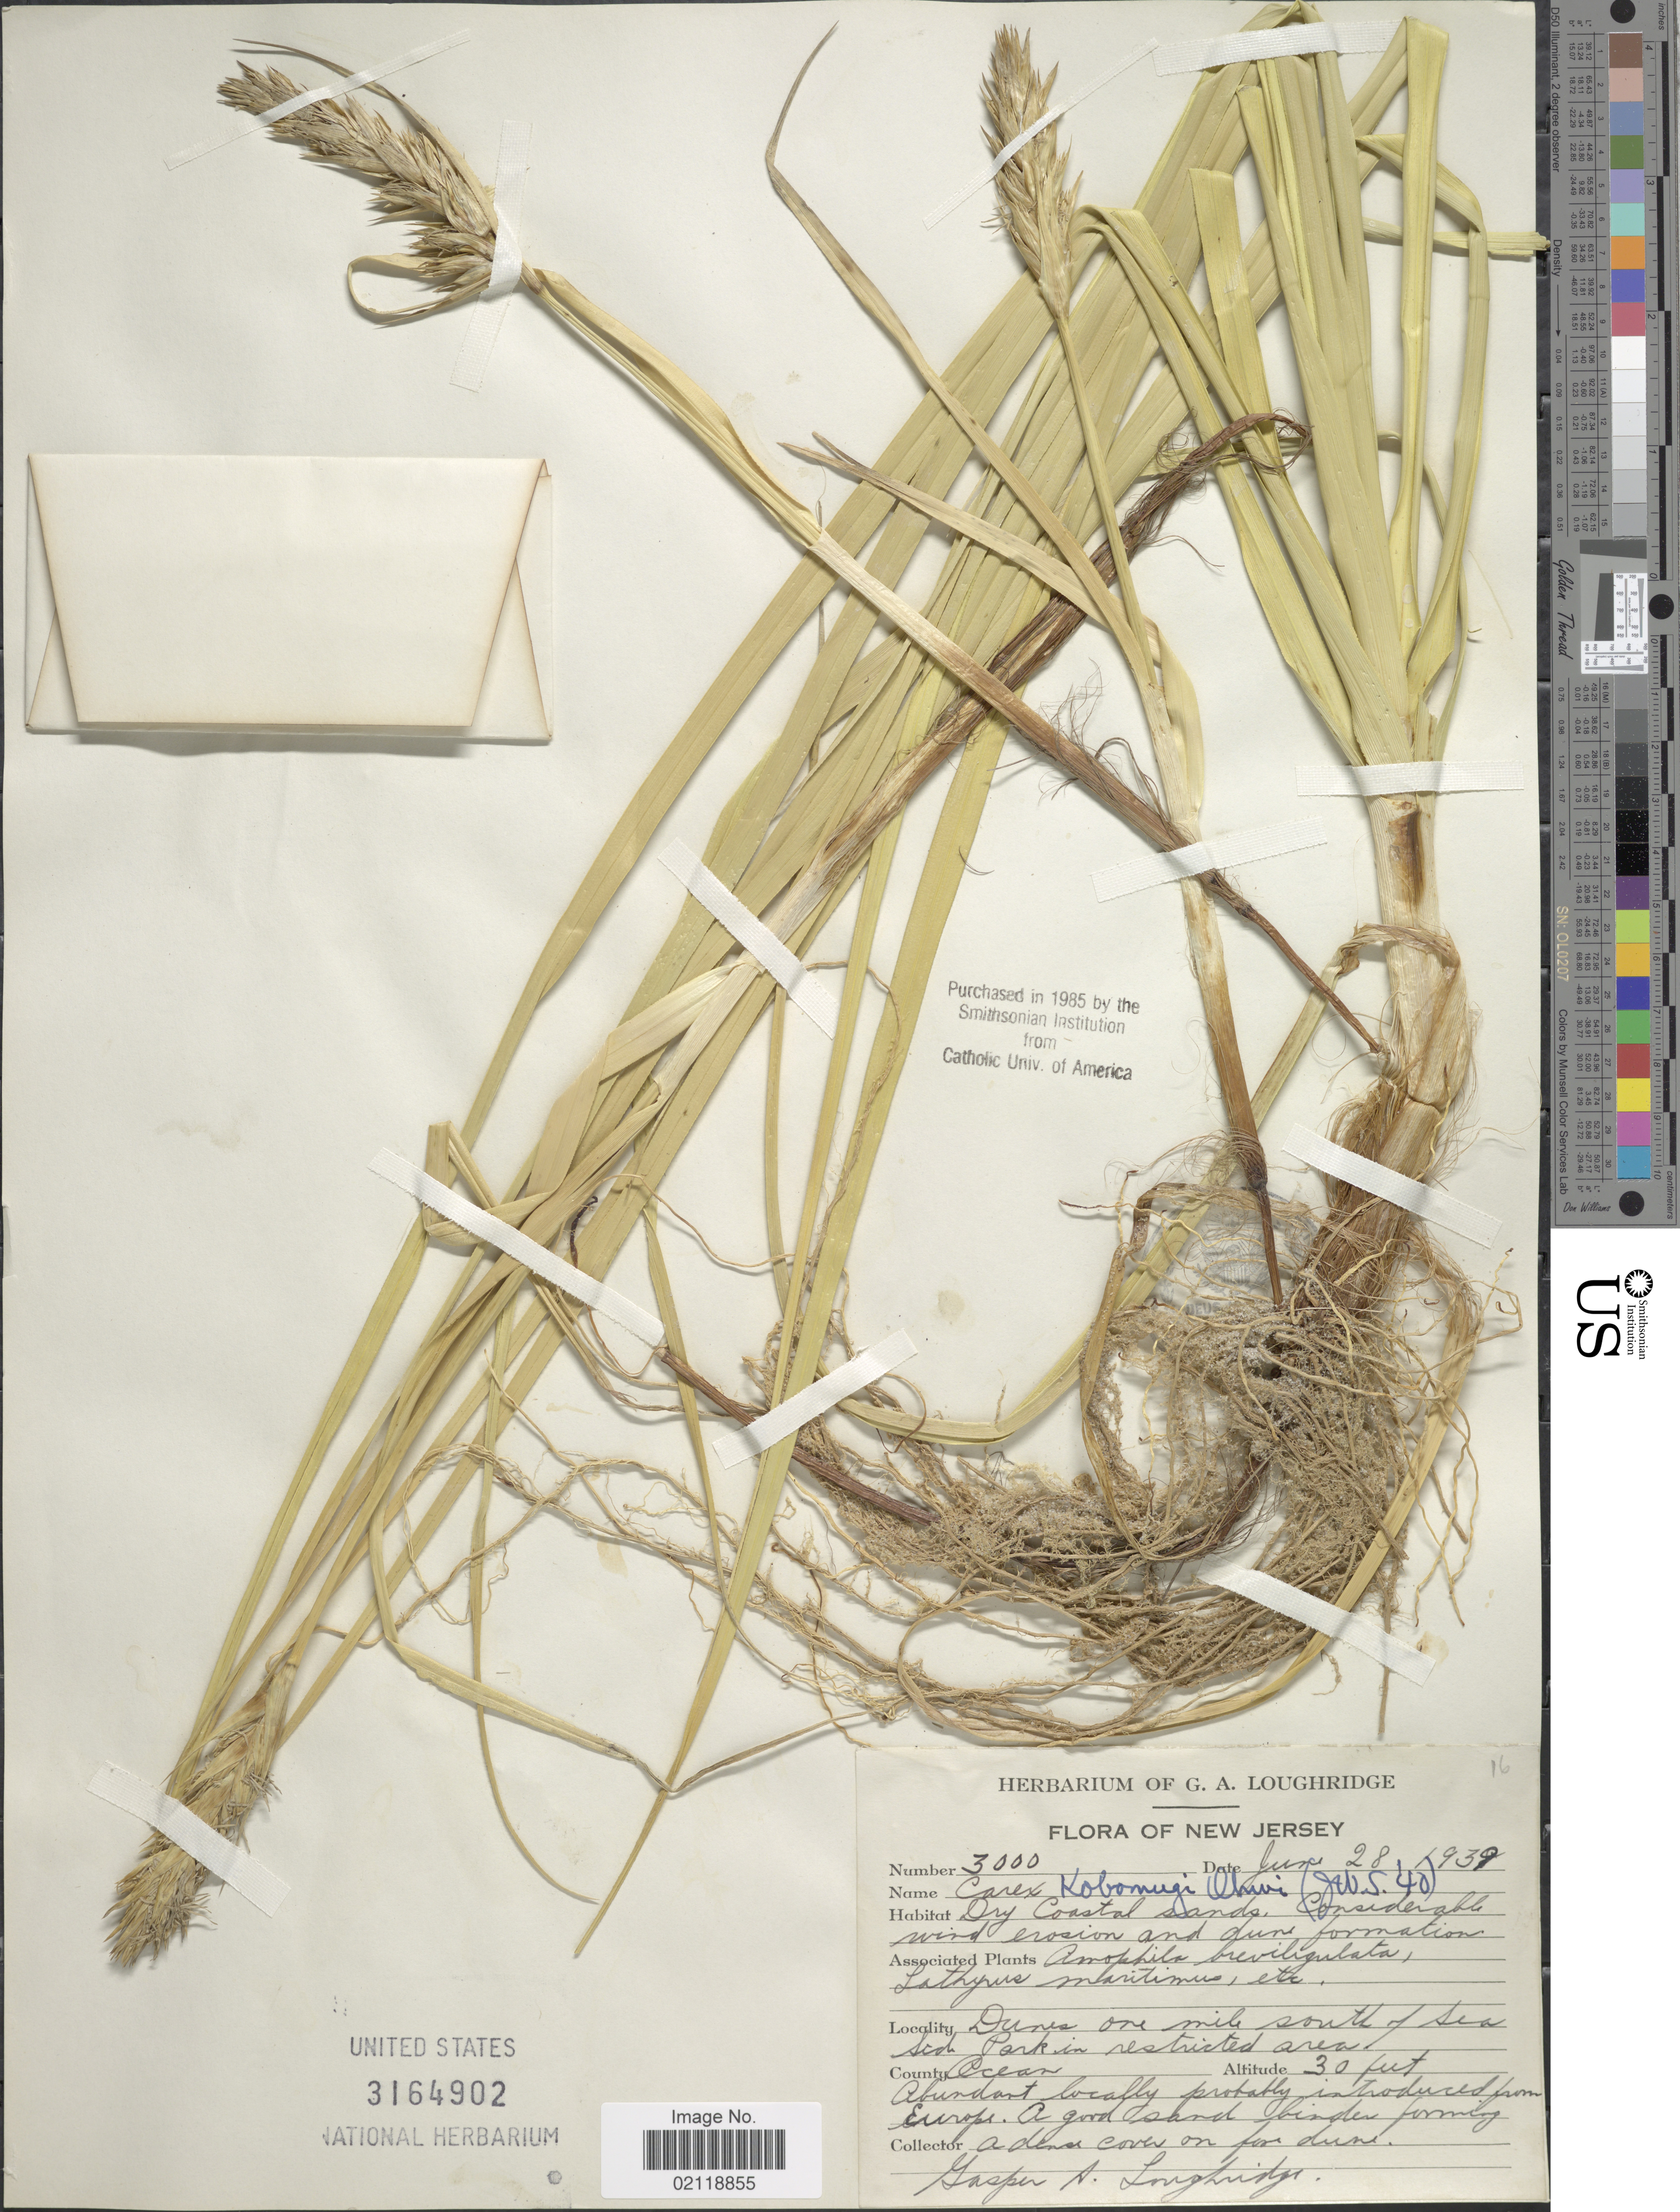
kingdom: Plantae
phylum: Tracheophyta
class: Liliopsida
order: Poales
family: Cyperaceae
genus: Carex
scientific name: Carex kobomugi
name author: Ohwi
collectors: G. Loughridge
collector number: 3000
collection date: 1939-06-28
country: United States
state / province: New Jersey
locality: Dry coastal sands, dunes one mile south of sea side Park in restricted area, County Ocean.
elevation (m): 9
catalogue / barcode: US 3164902